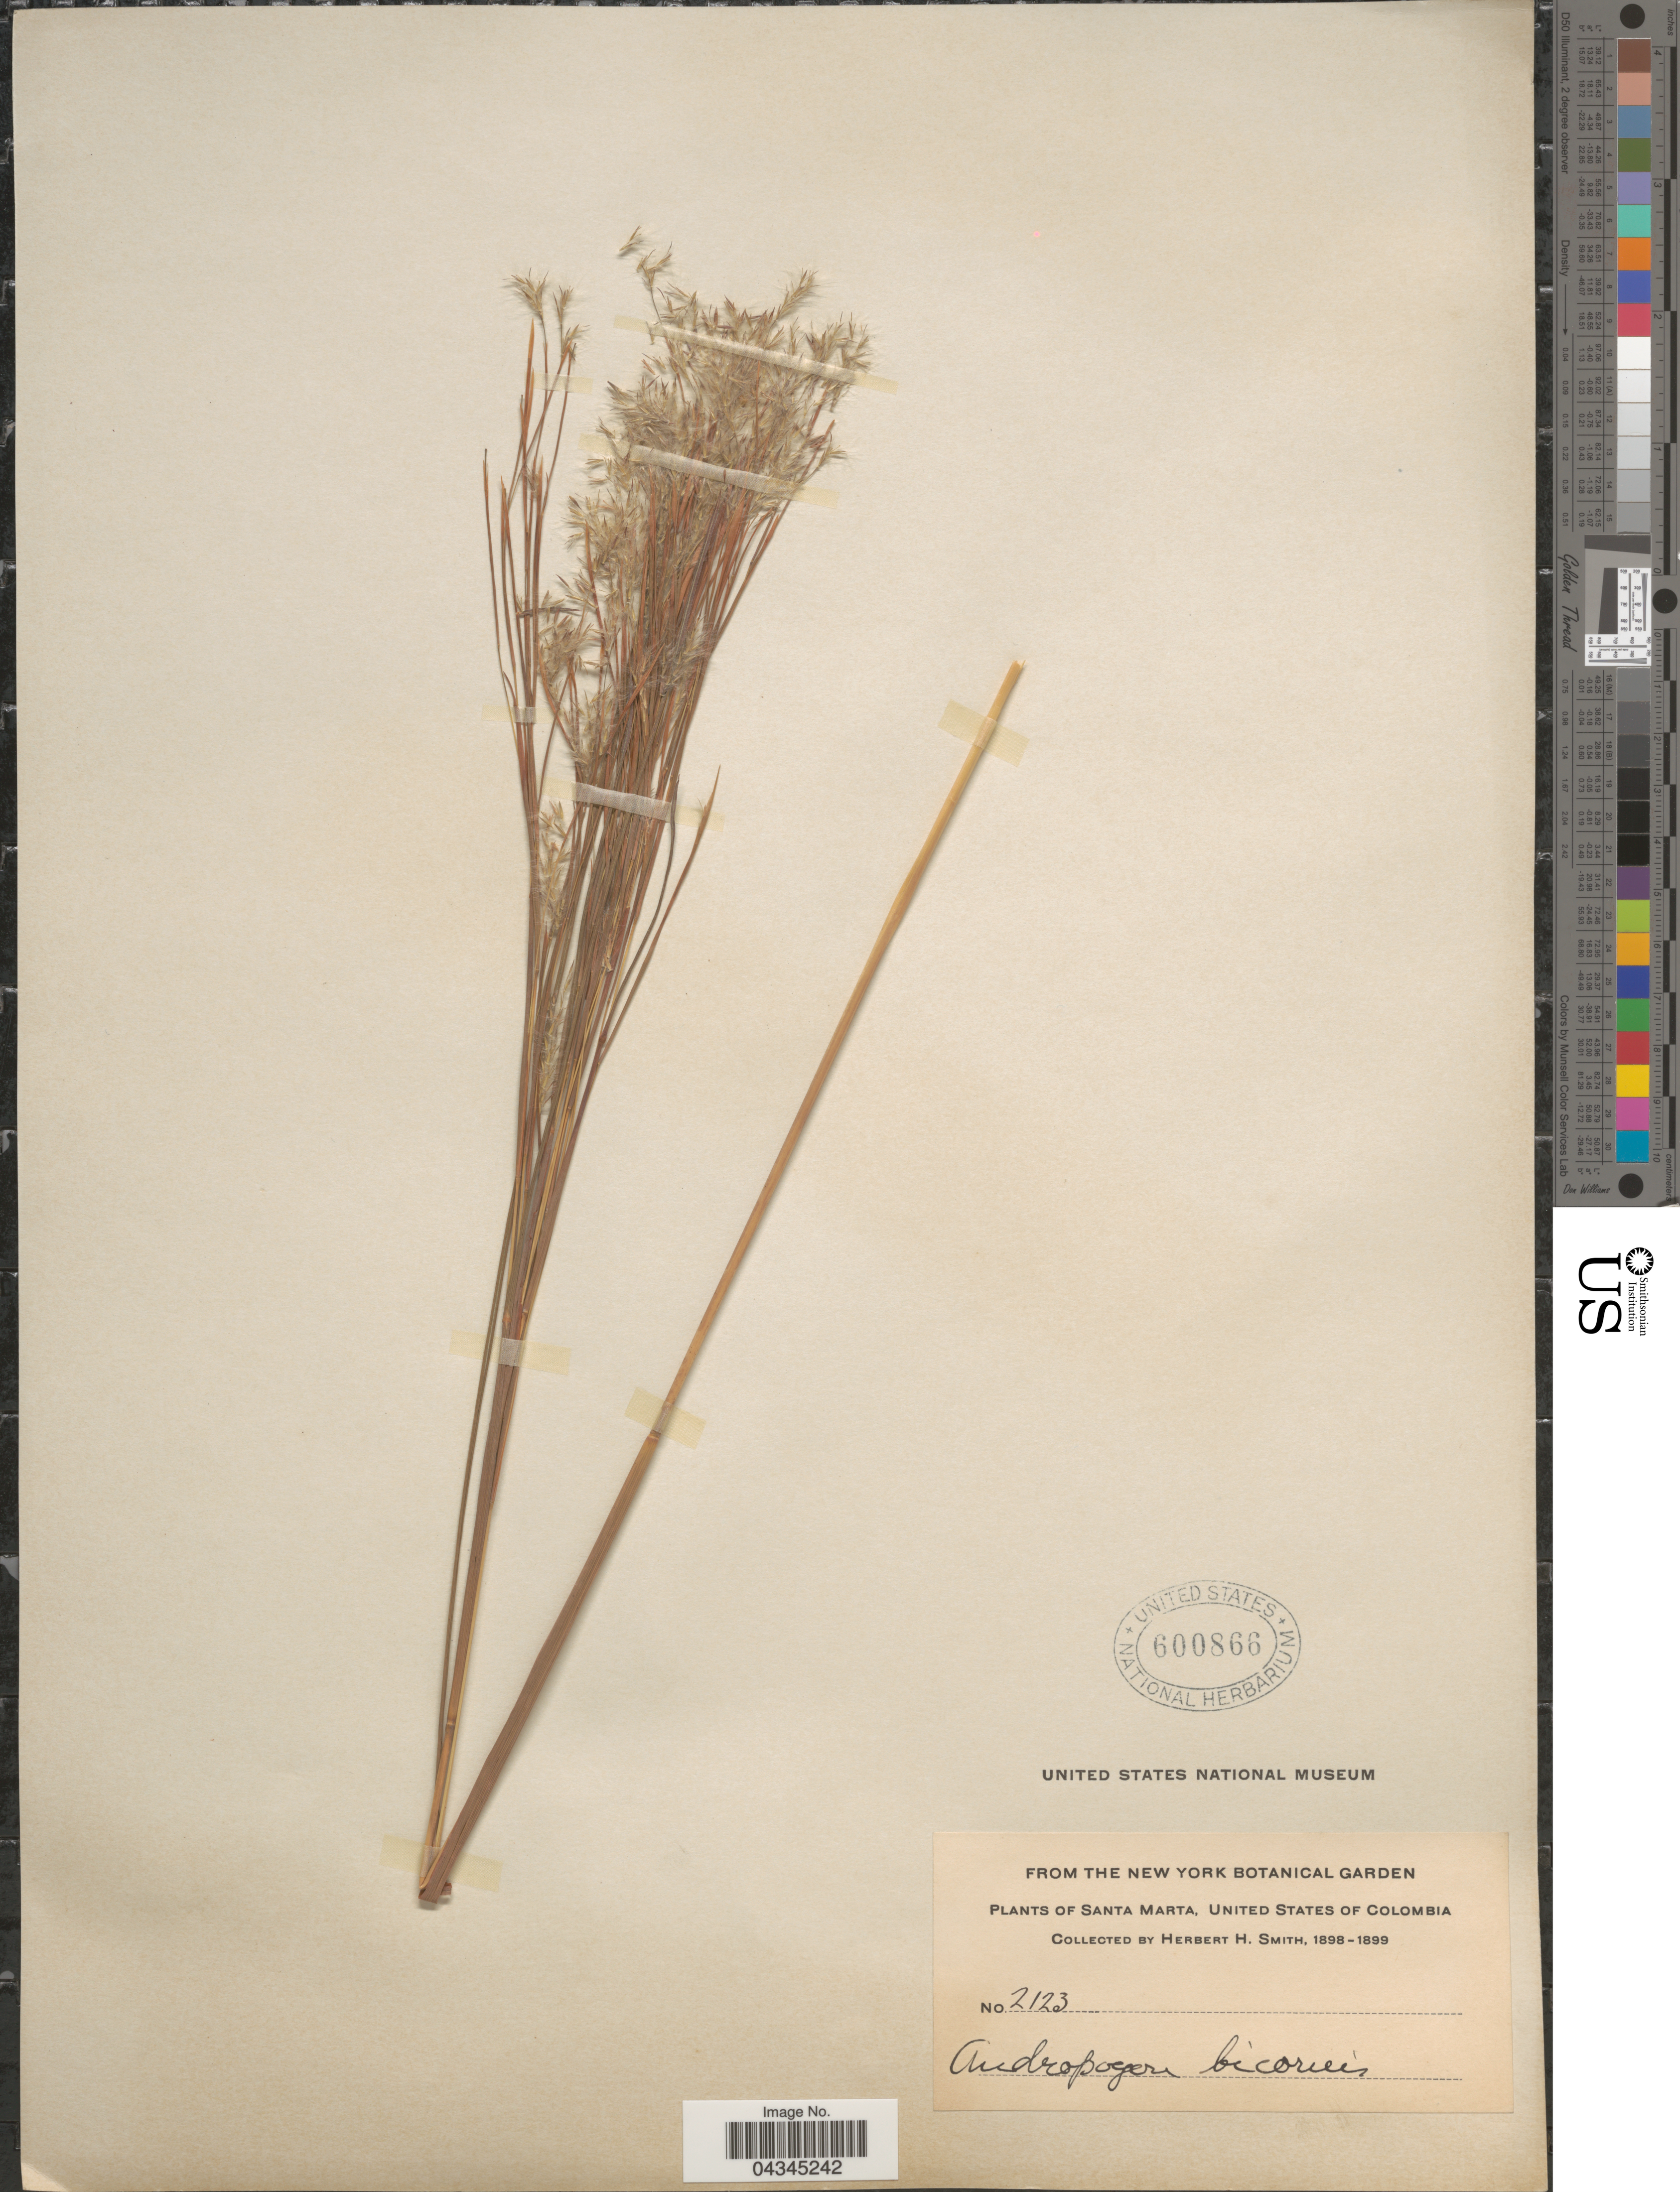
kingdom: Plantae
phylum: Tracheophyta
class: Liliopsida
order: Poales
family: Poaceae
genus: Andropogon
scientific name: Andropogon bicornis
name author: L.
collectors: Herbert H. Smith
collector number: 2123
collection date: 1898/1899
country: Colombia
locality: Santa Marta, United States Of Colombia.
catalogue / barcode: US 600866